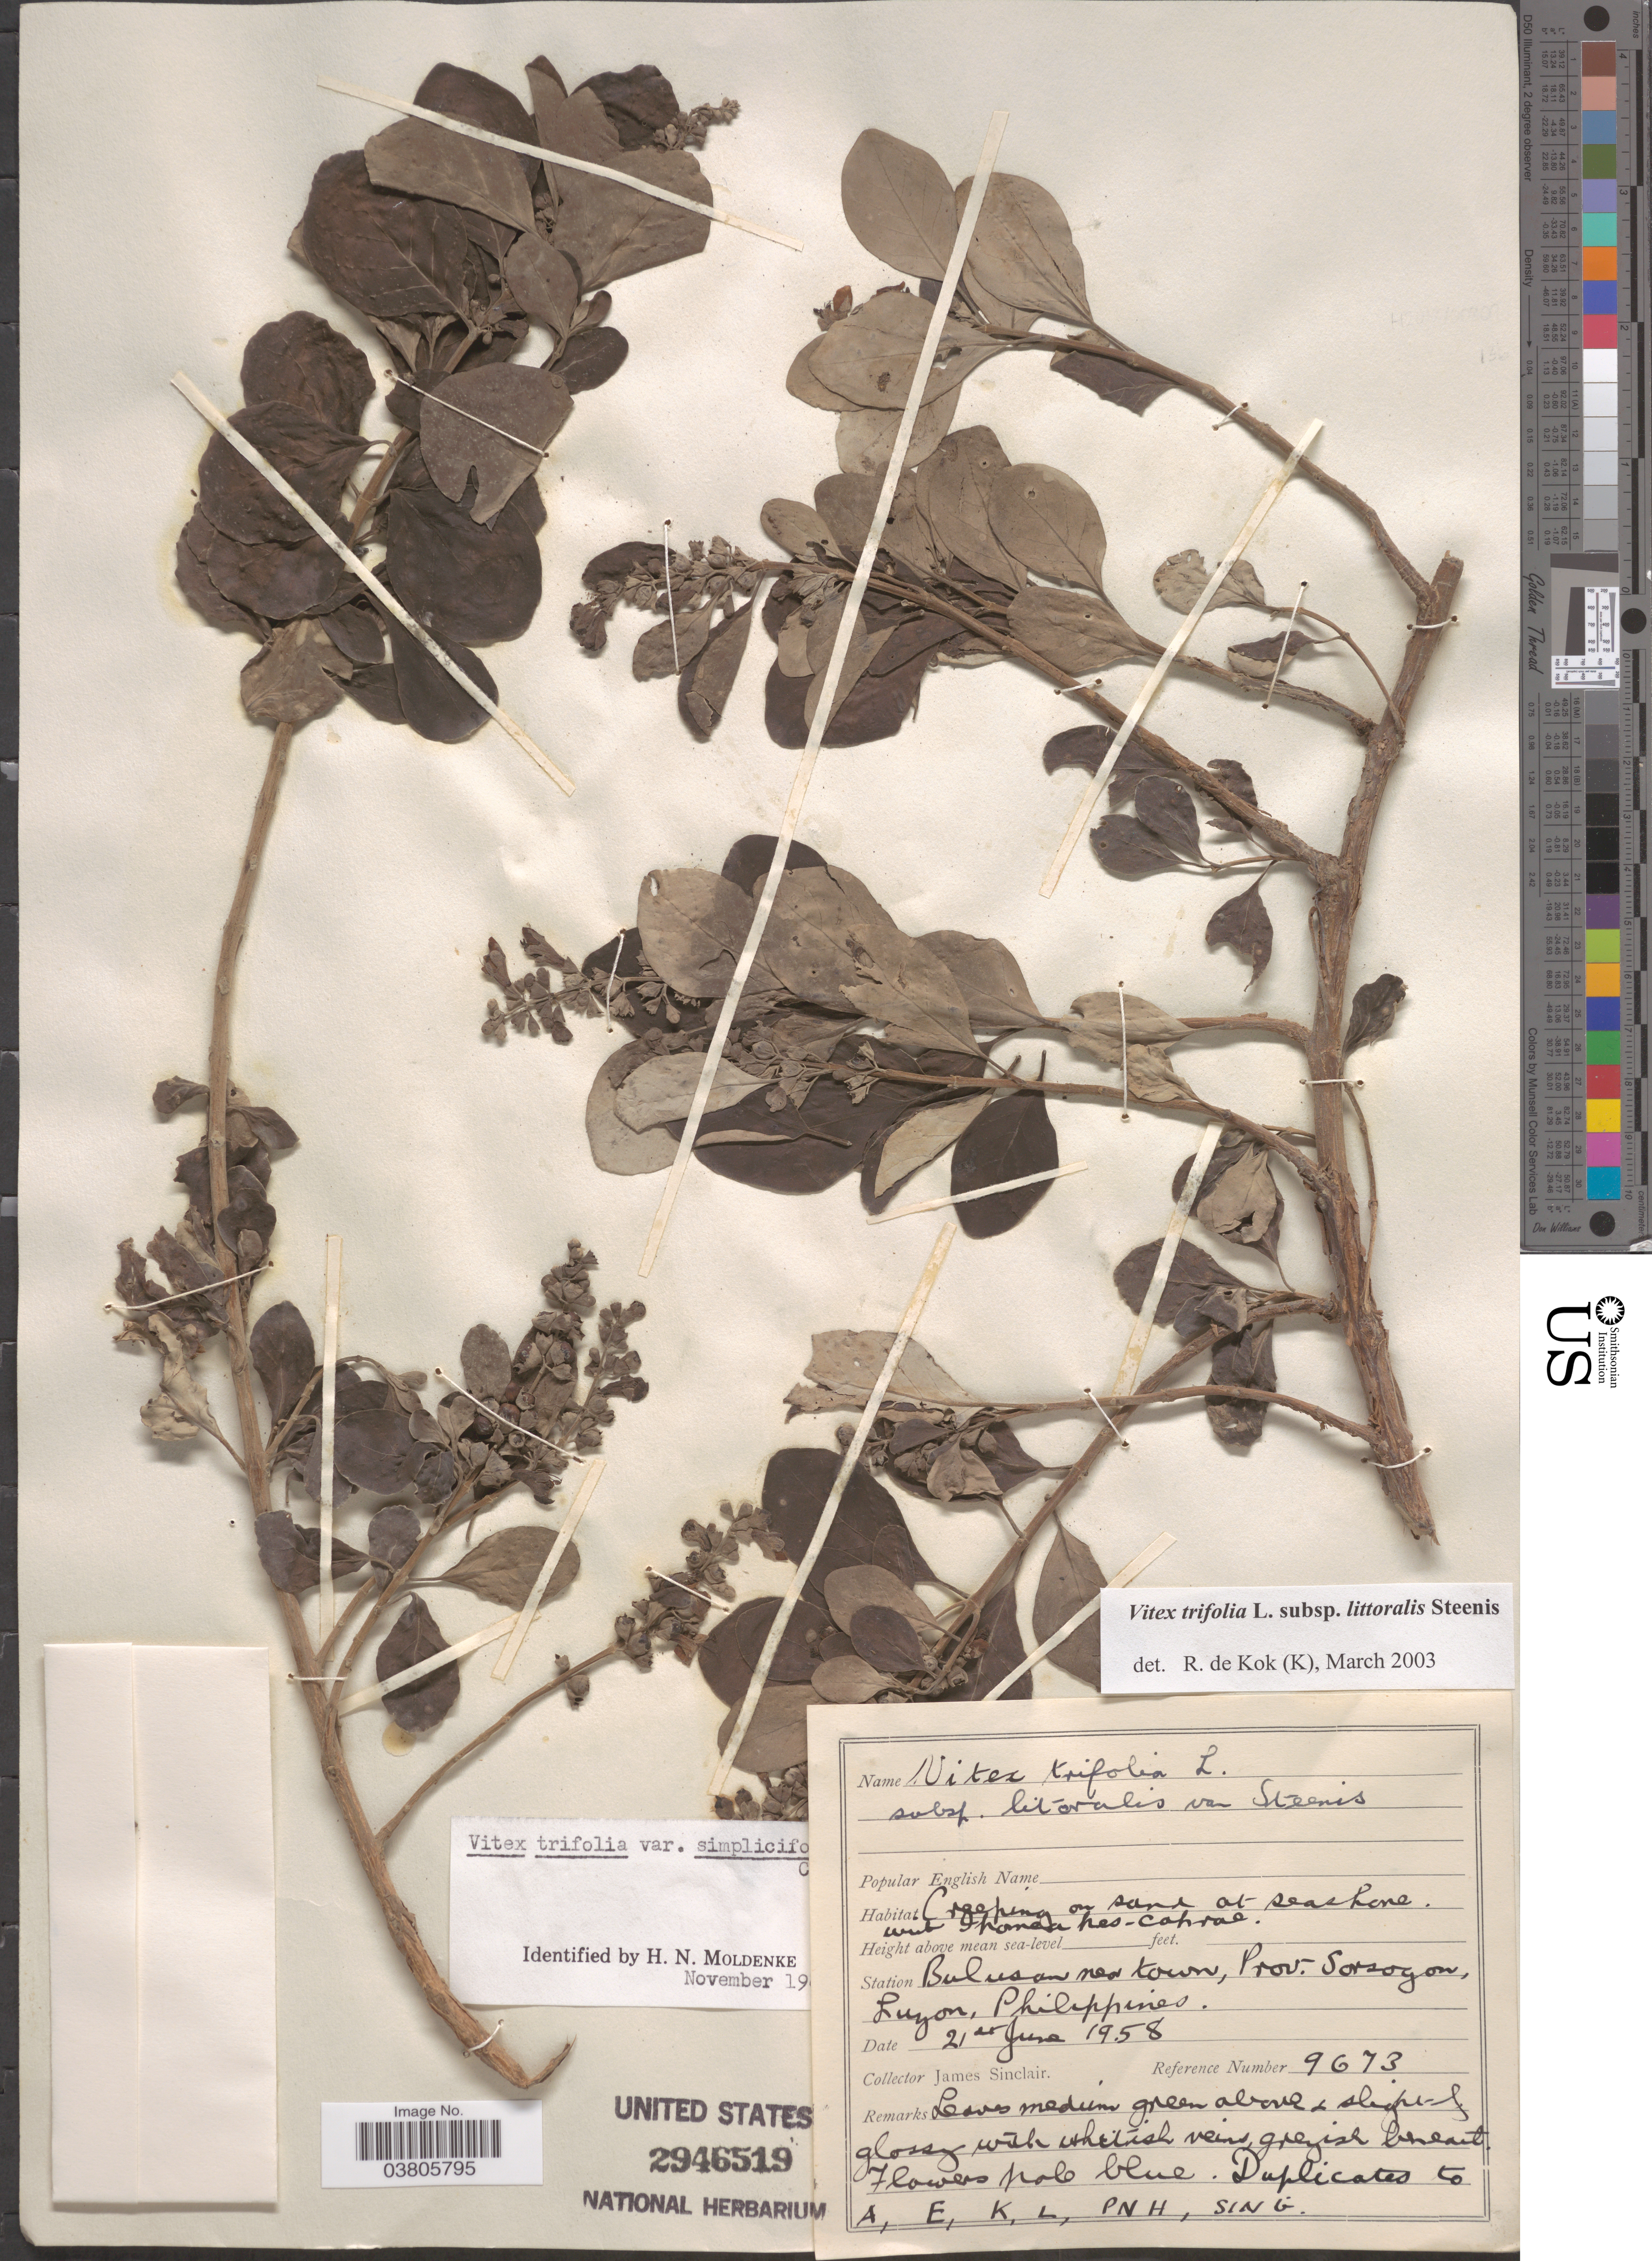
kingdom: Plantae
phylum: Tracheophyta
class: Magnoliopsida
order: Lamiales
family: Lamiaceae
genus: Vitex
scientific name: Vitex trifolia subsp. litoralis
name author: Steenis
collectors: J. Sinclair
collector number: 9673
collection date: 1958-06-21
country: Philippines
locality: Station Bulusan near town, Prov. Sorsogon, Luzon.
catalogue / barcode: US 2946519